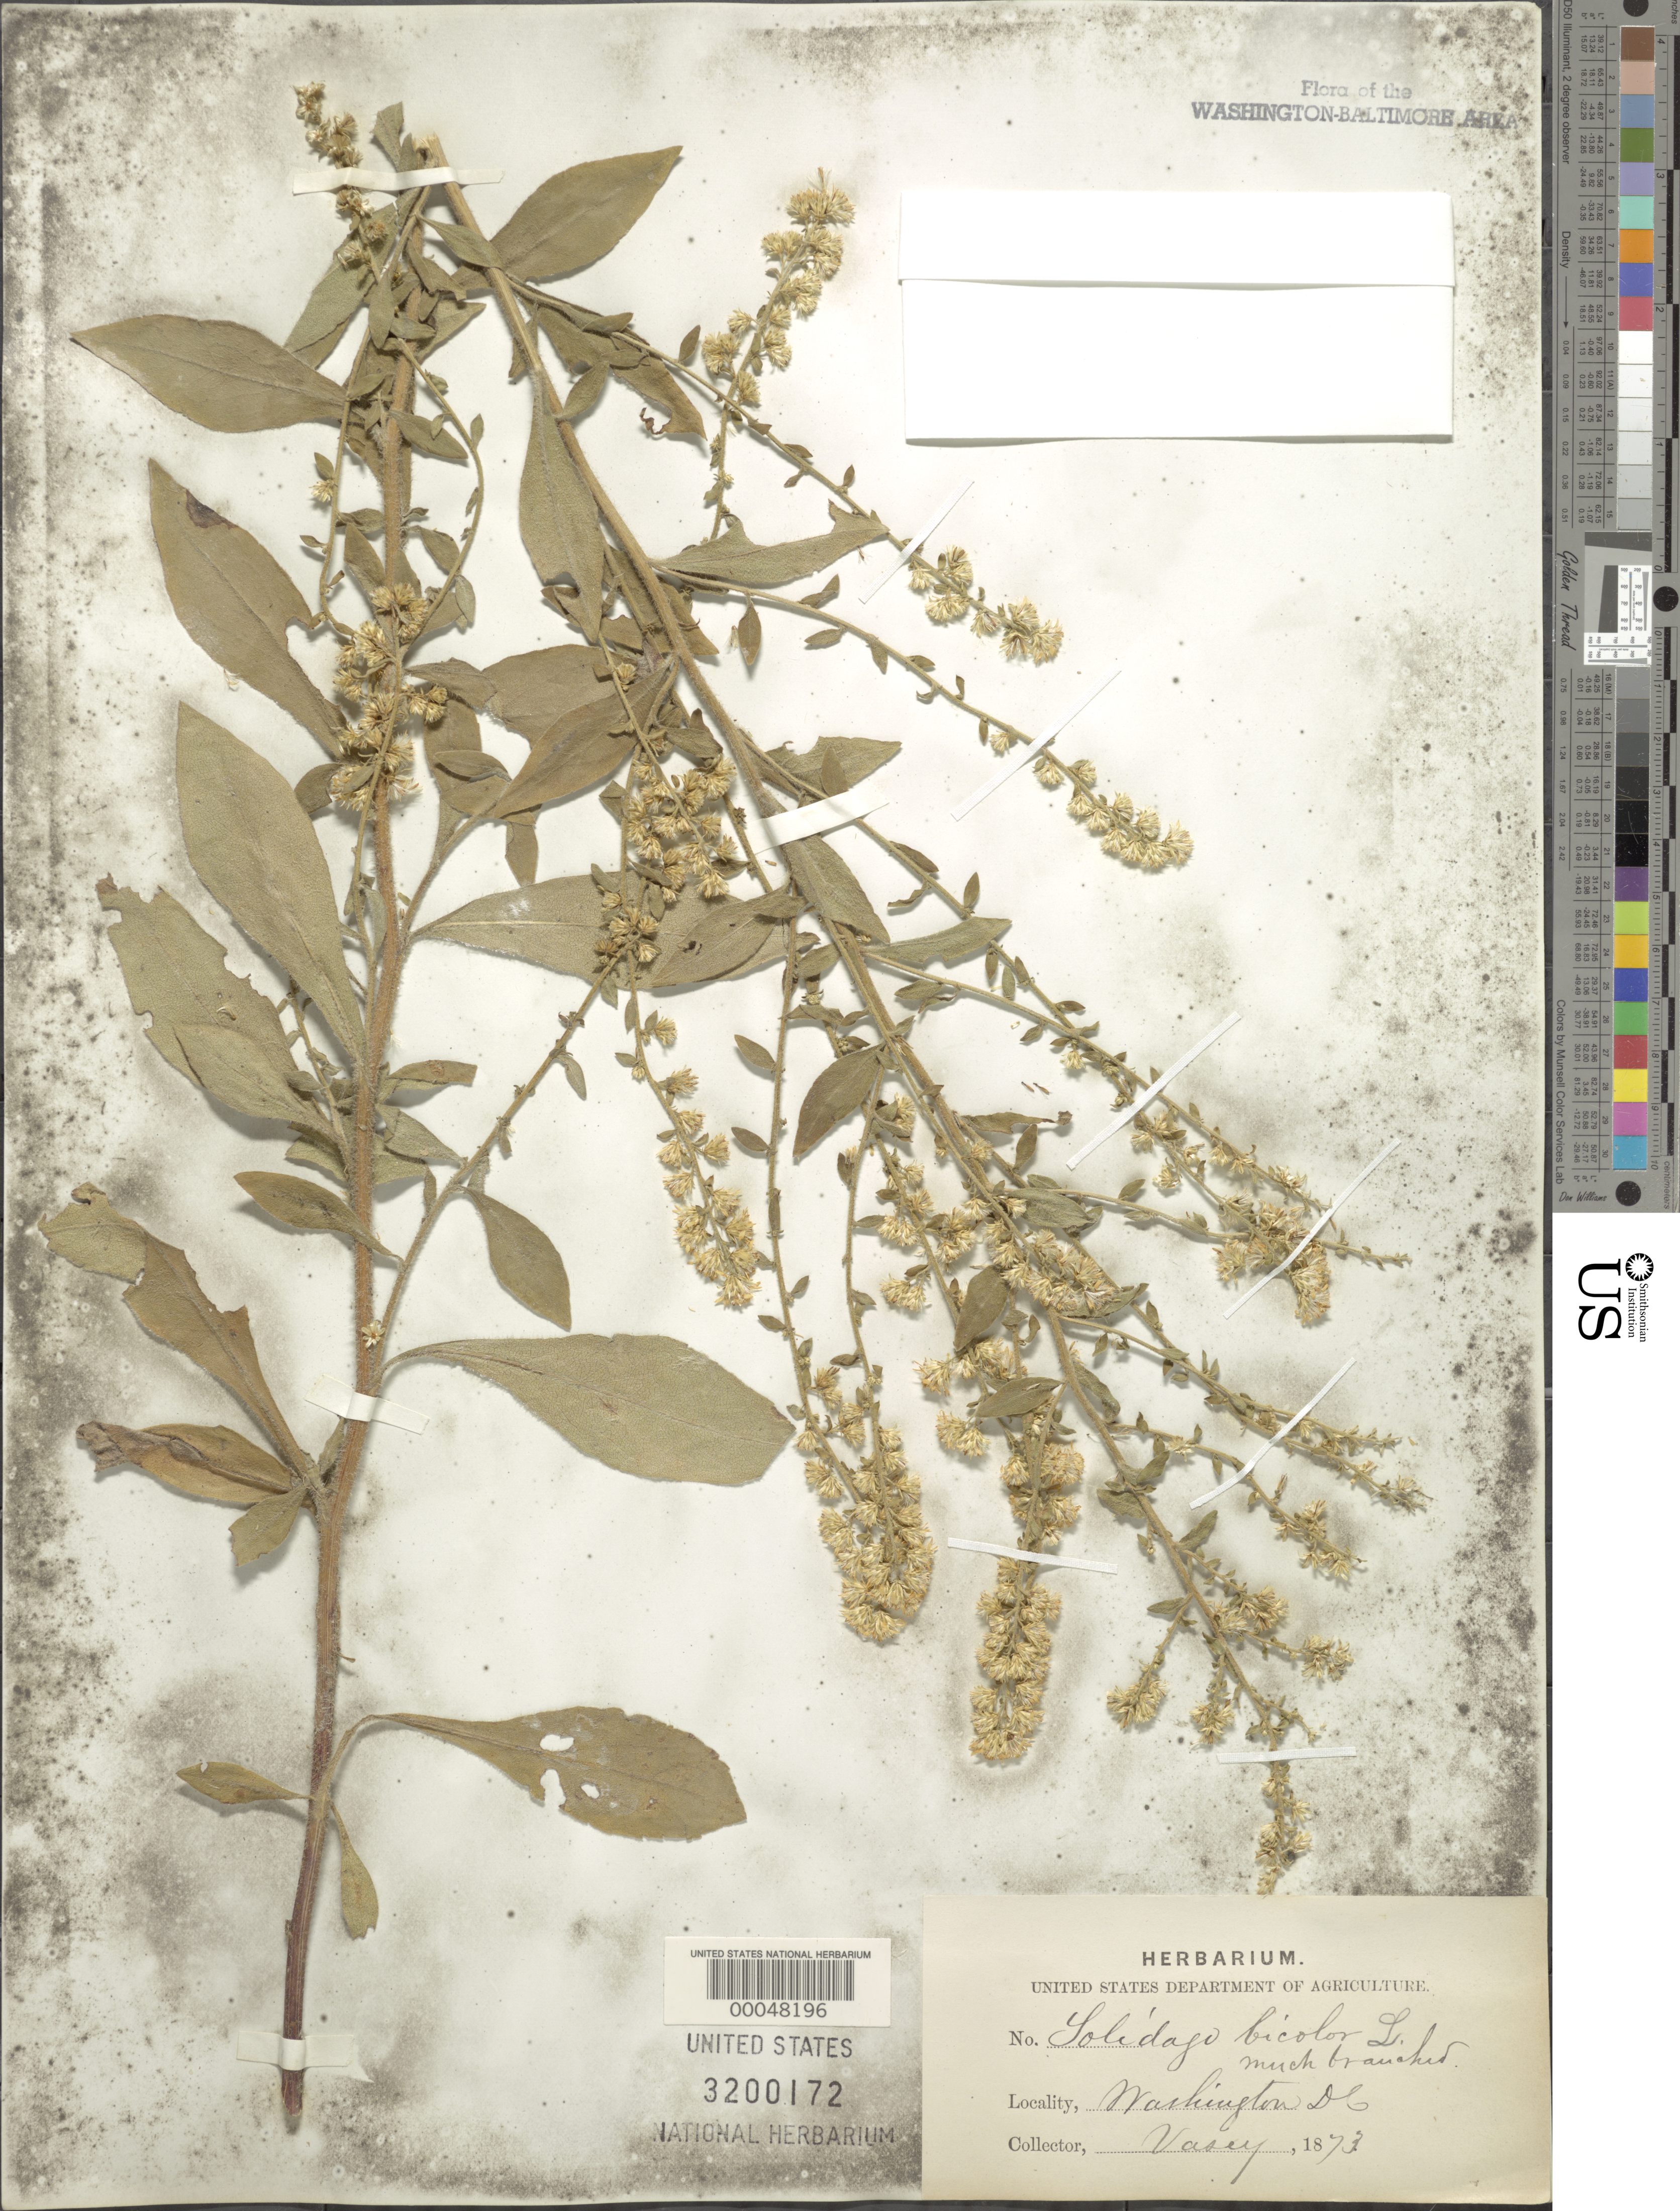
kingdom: Plantae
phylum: Tracheophyta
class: Magnoliopsida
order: Asterales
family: Asteraceae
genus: Solidago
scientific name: Solidago bicolor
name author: L.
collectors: G. R. Vasey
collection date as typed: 1873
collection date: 1873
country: United States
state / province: District of Columbia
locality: Washington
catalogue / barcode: US 3200172